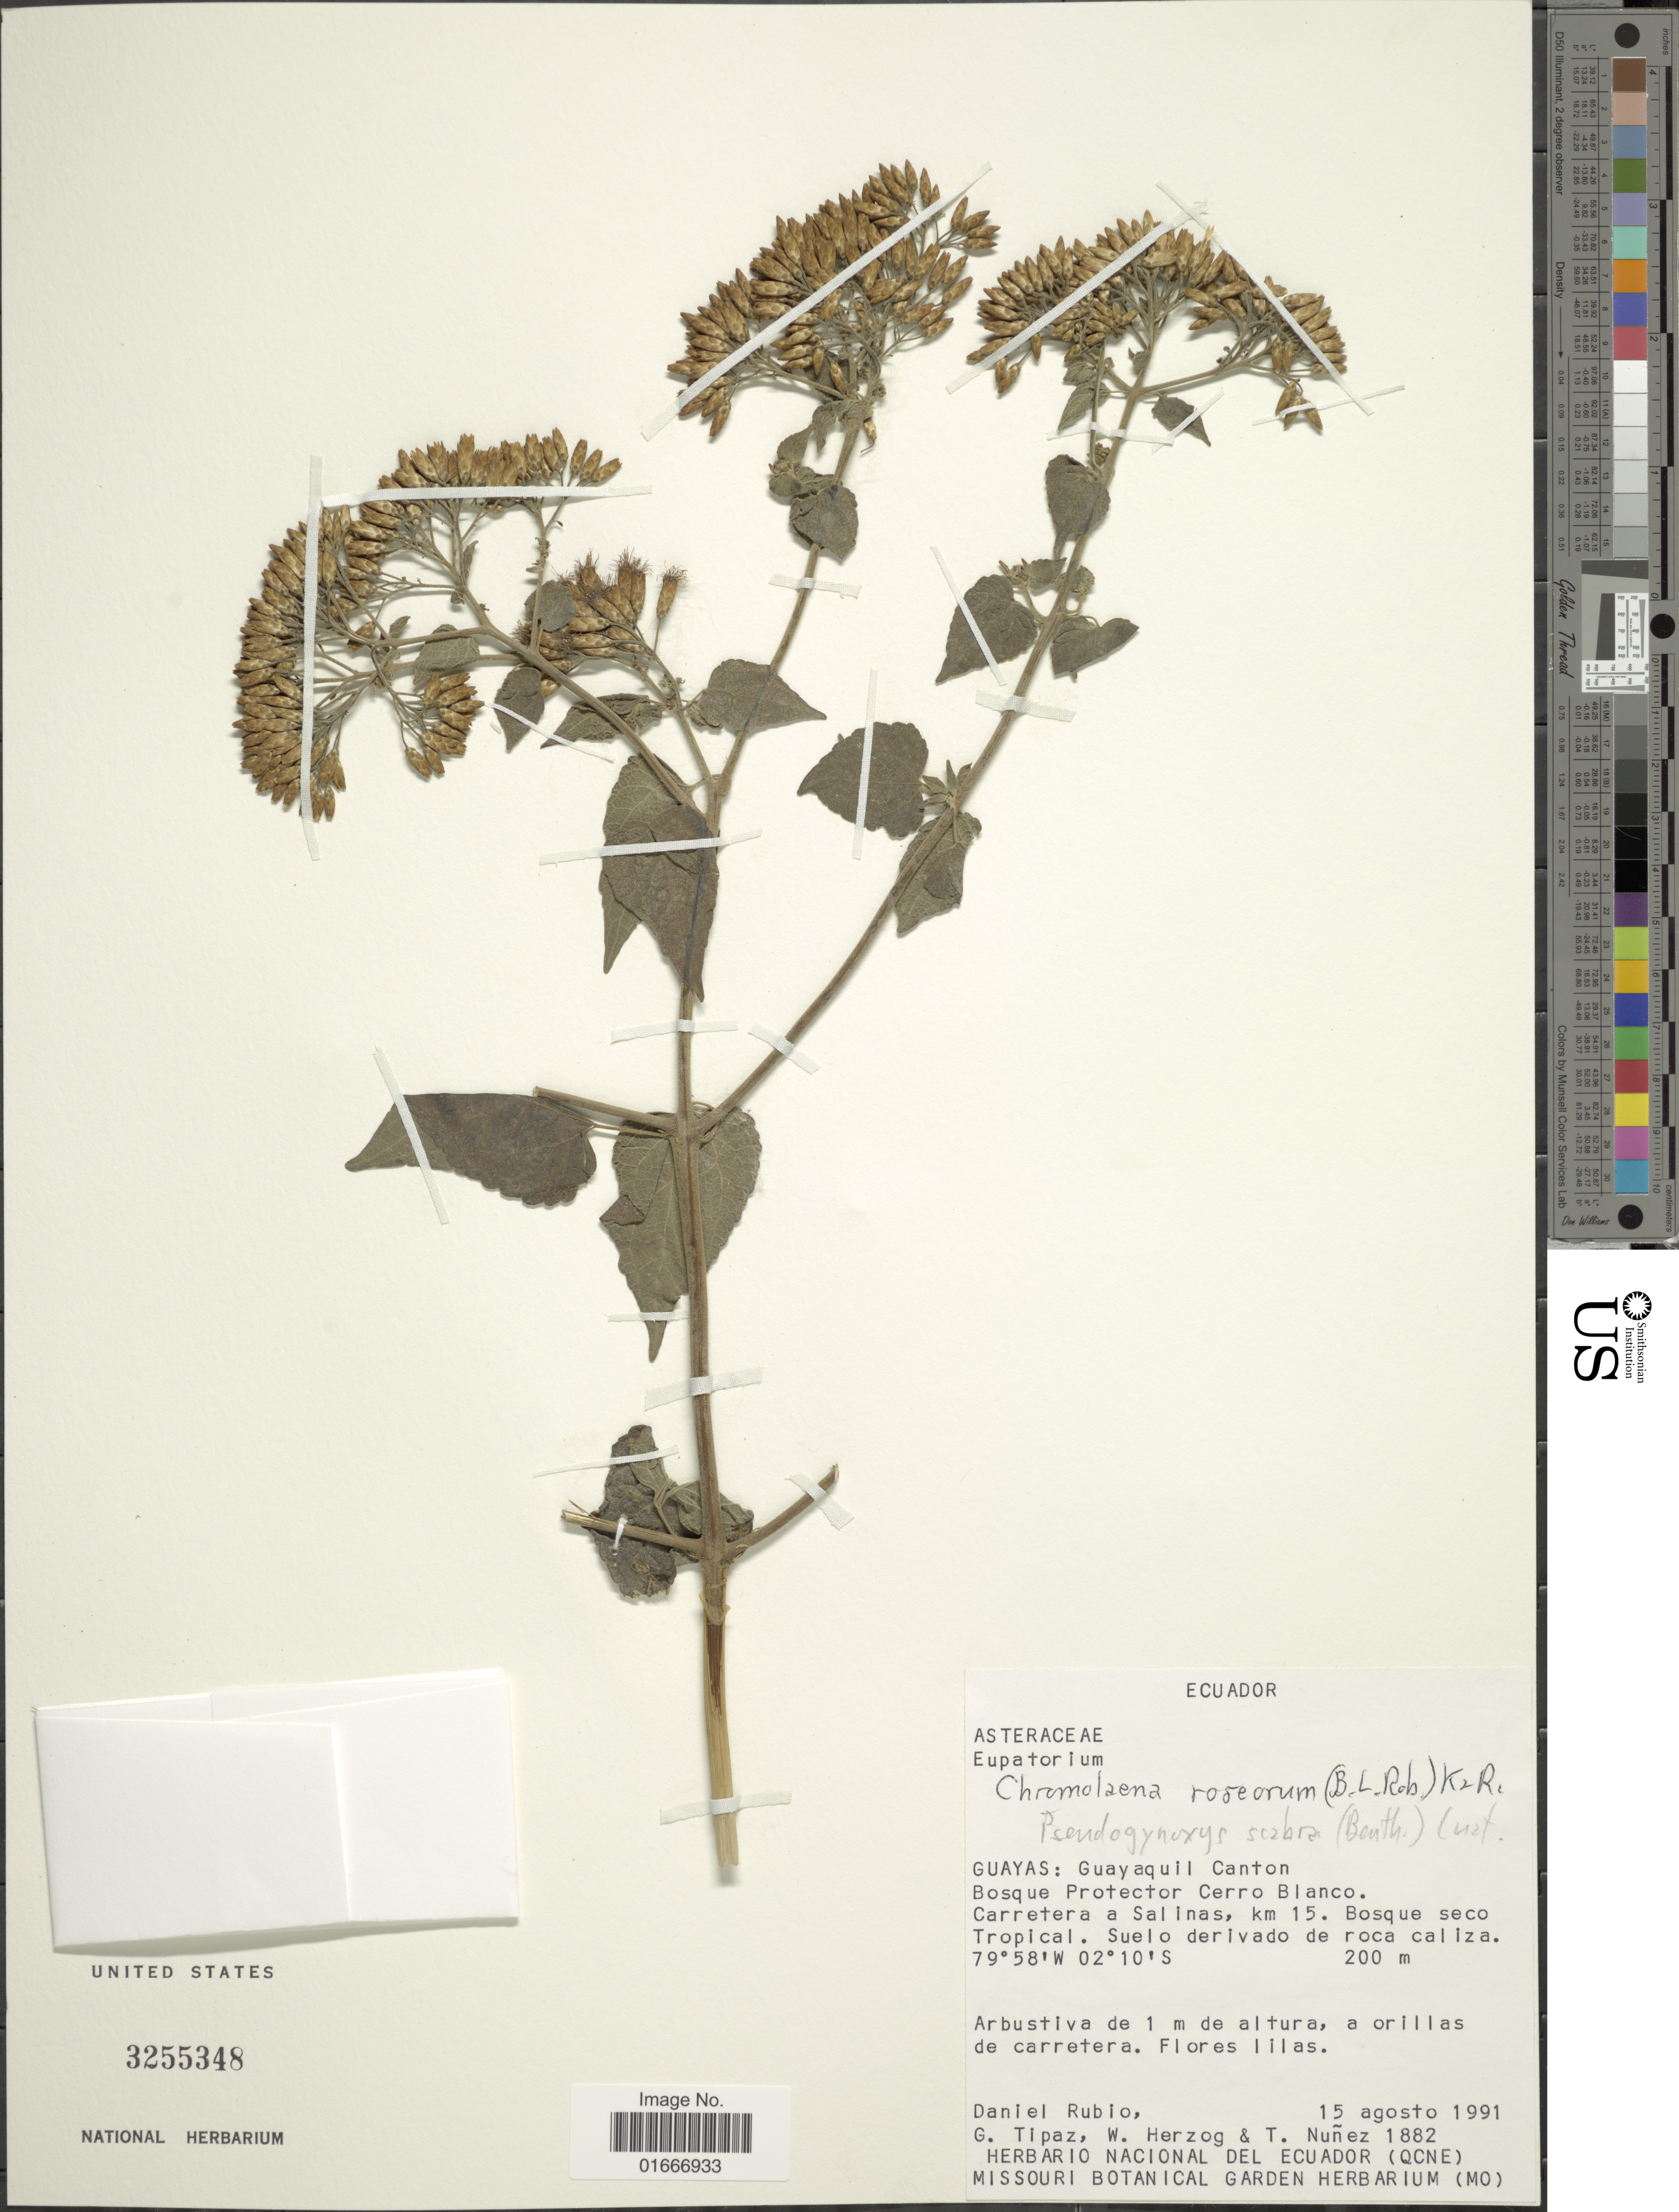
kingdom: Plantae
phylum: Tracheophyta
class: Magnoliopsida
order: Asterales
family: Asteraceae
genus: Chromolaena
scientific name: Chromolaena roseorum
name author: (B.L. Rob.) R.M. King & H. Rob.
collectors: D. Rubio, G. Tipaz, W. Herzog & T. Núñez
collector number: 1882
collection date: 1991-08-15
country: Ecuador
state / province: Guayas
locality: Guayaquil Canton Bosque Protector Cerro Blanco. Carretera a Salinas, km 15. Bosque seco Tropical .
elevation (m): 200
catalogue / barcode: US 3255348